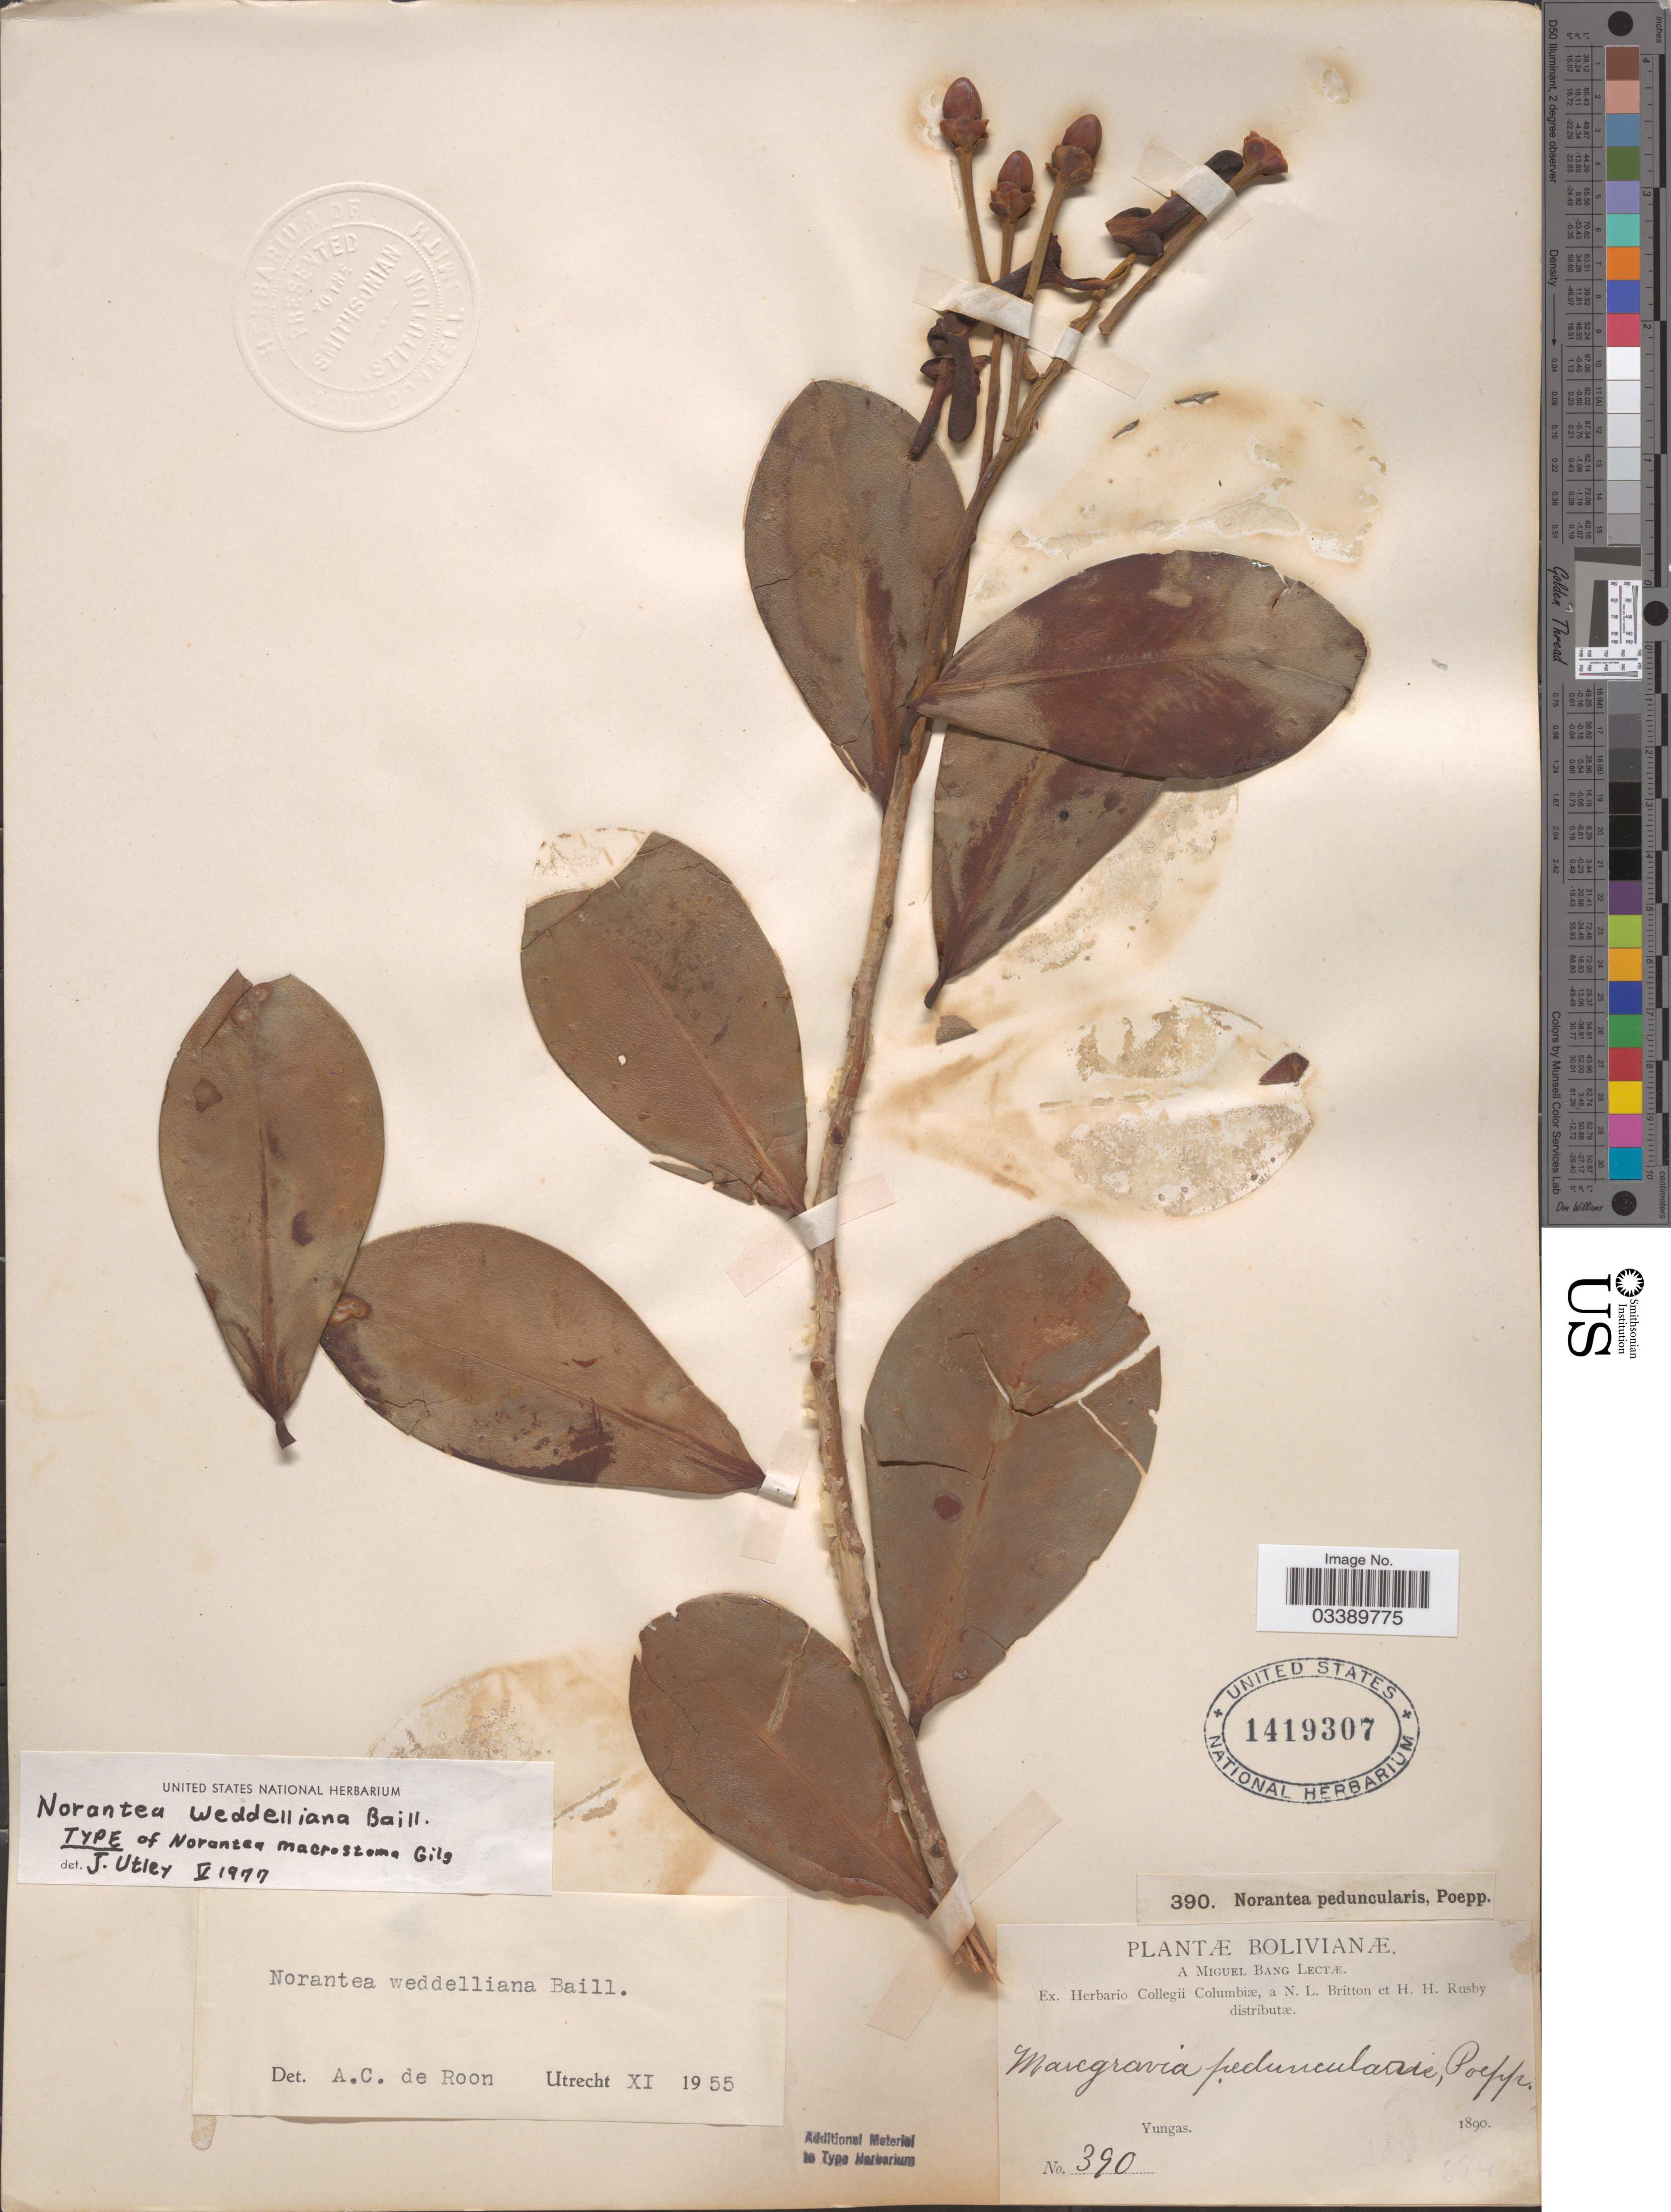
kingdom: Plantae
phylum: Tracheophyta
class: Magnoliopsida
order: Ericales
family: Marcgraviaceae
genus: Schwartzia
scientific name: Schwartzia weddelliana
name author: (Baill.) Bedell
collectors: M. Bang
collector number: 390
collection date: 1890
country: Bolivia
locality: Yungas.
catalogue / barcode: US 1419307